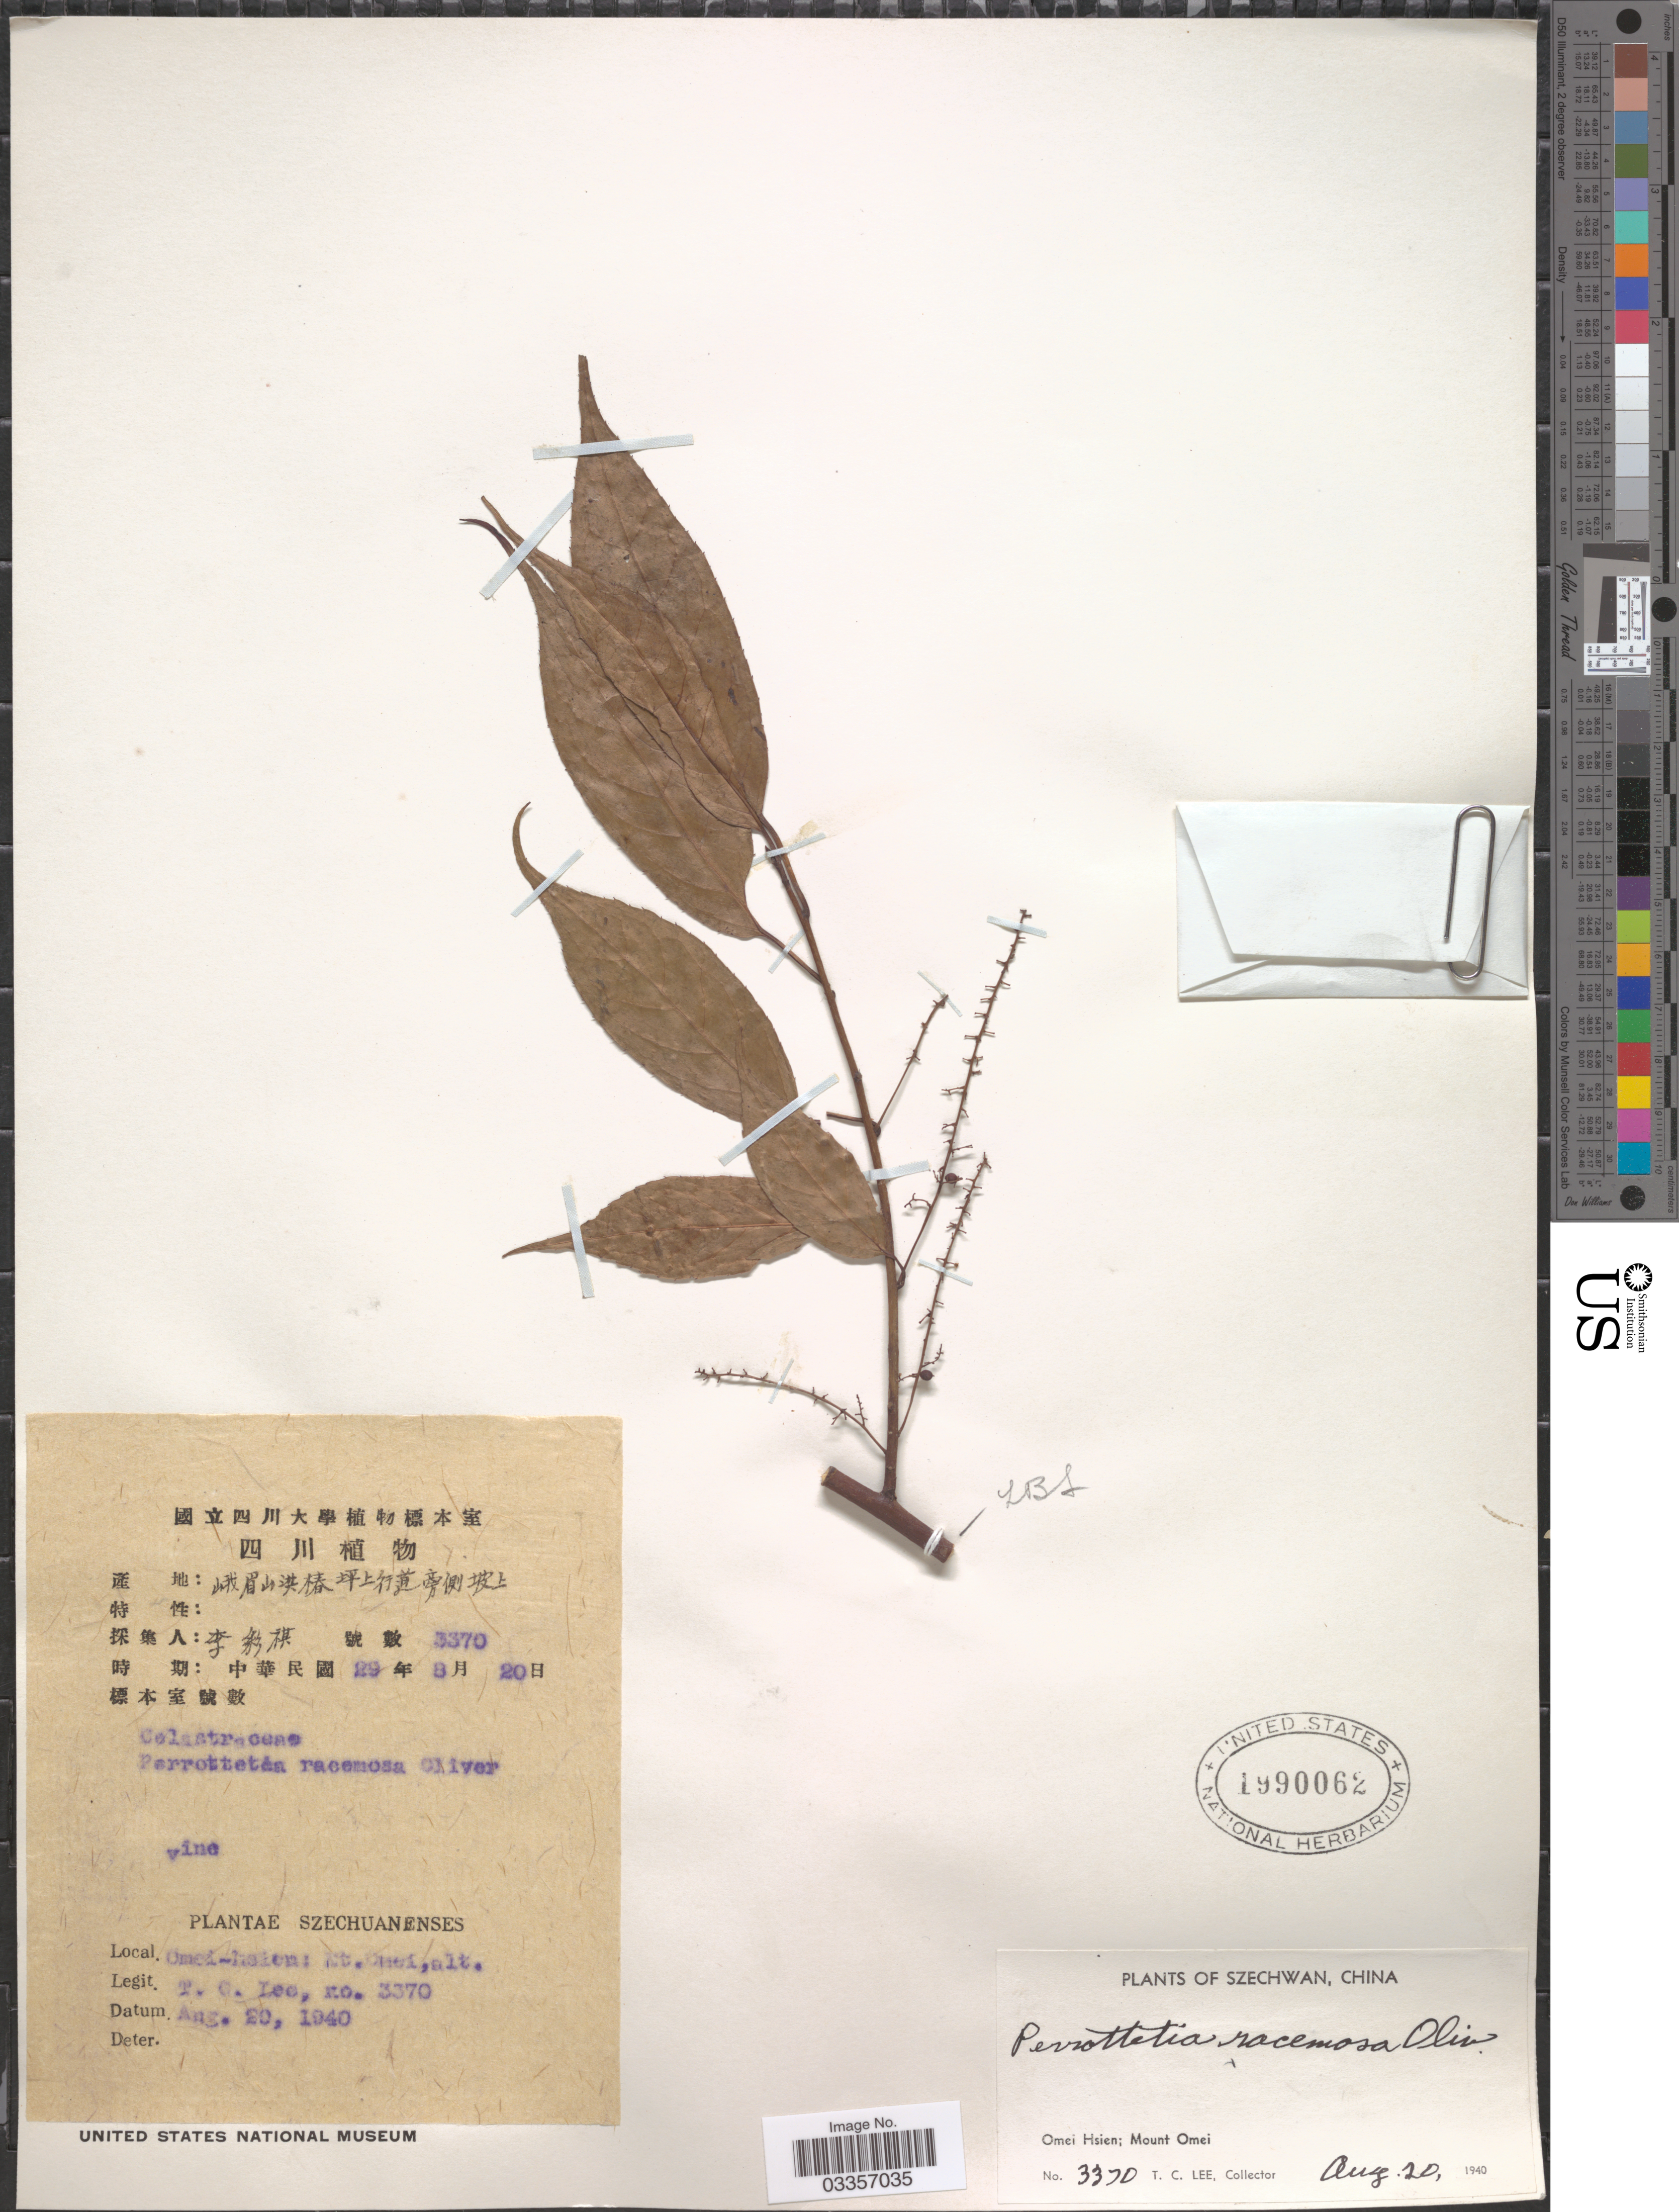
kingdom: Plantae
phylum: Tracheophyta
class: Magnoliopsida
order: Huerteales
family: Dipentodontaceae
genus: Perrottetia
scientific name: Perrottetia racemosa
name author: (Oliv.) Loes.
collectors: T. Lee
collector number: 3370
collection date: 1940-08-20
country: China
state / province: Sichuan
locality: Szechuanenses. Omei-Hsien; Mount Omei.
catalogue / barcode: US 1990062